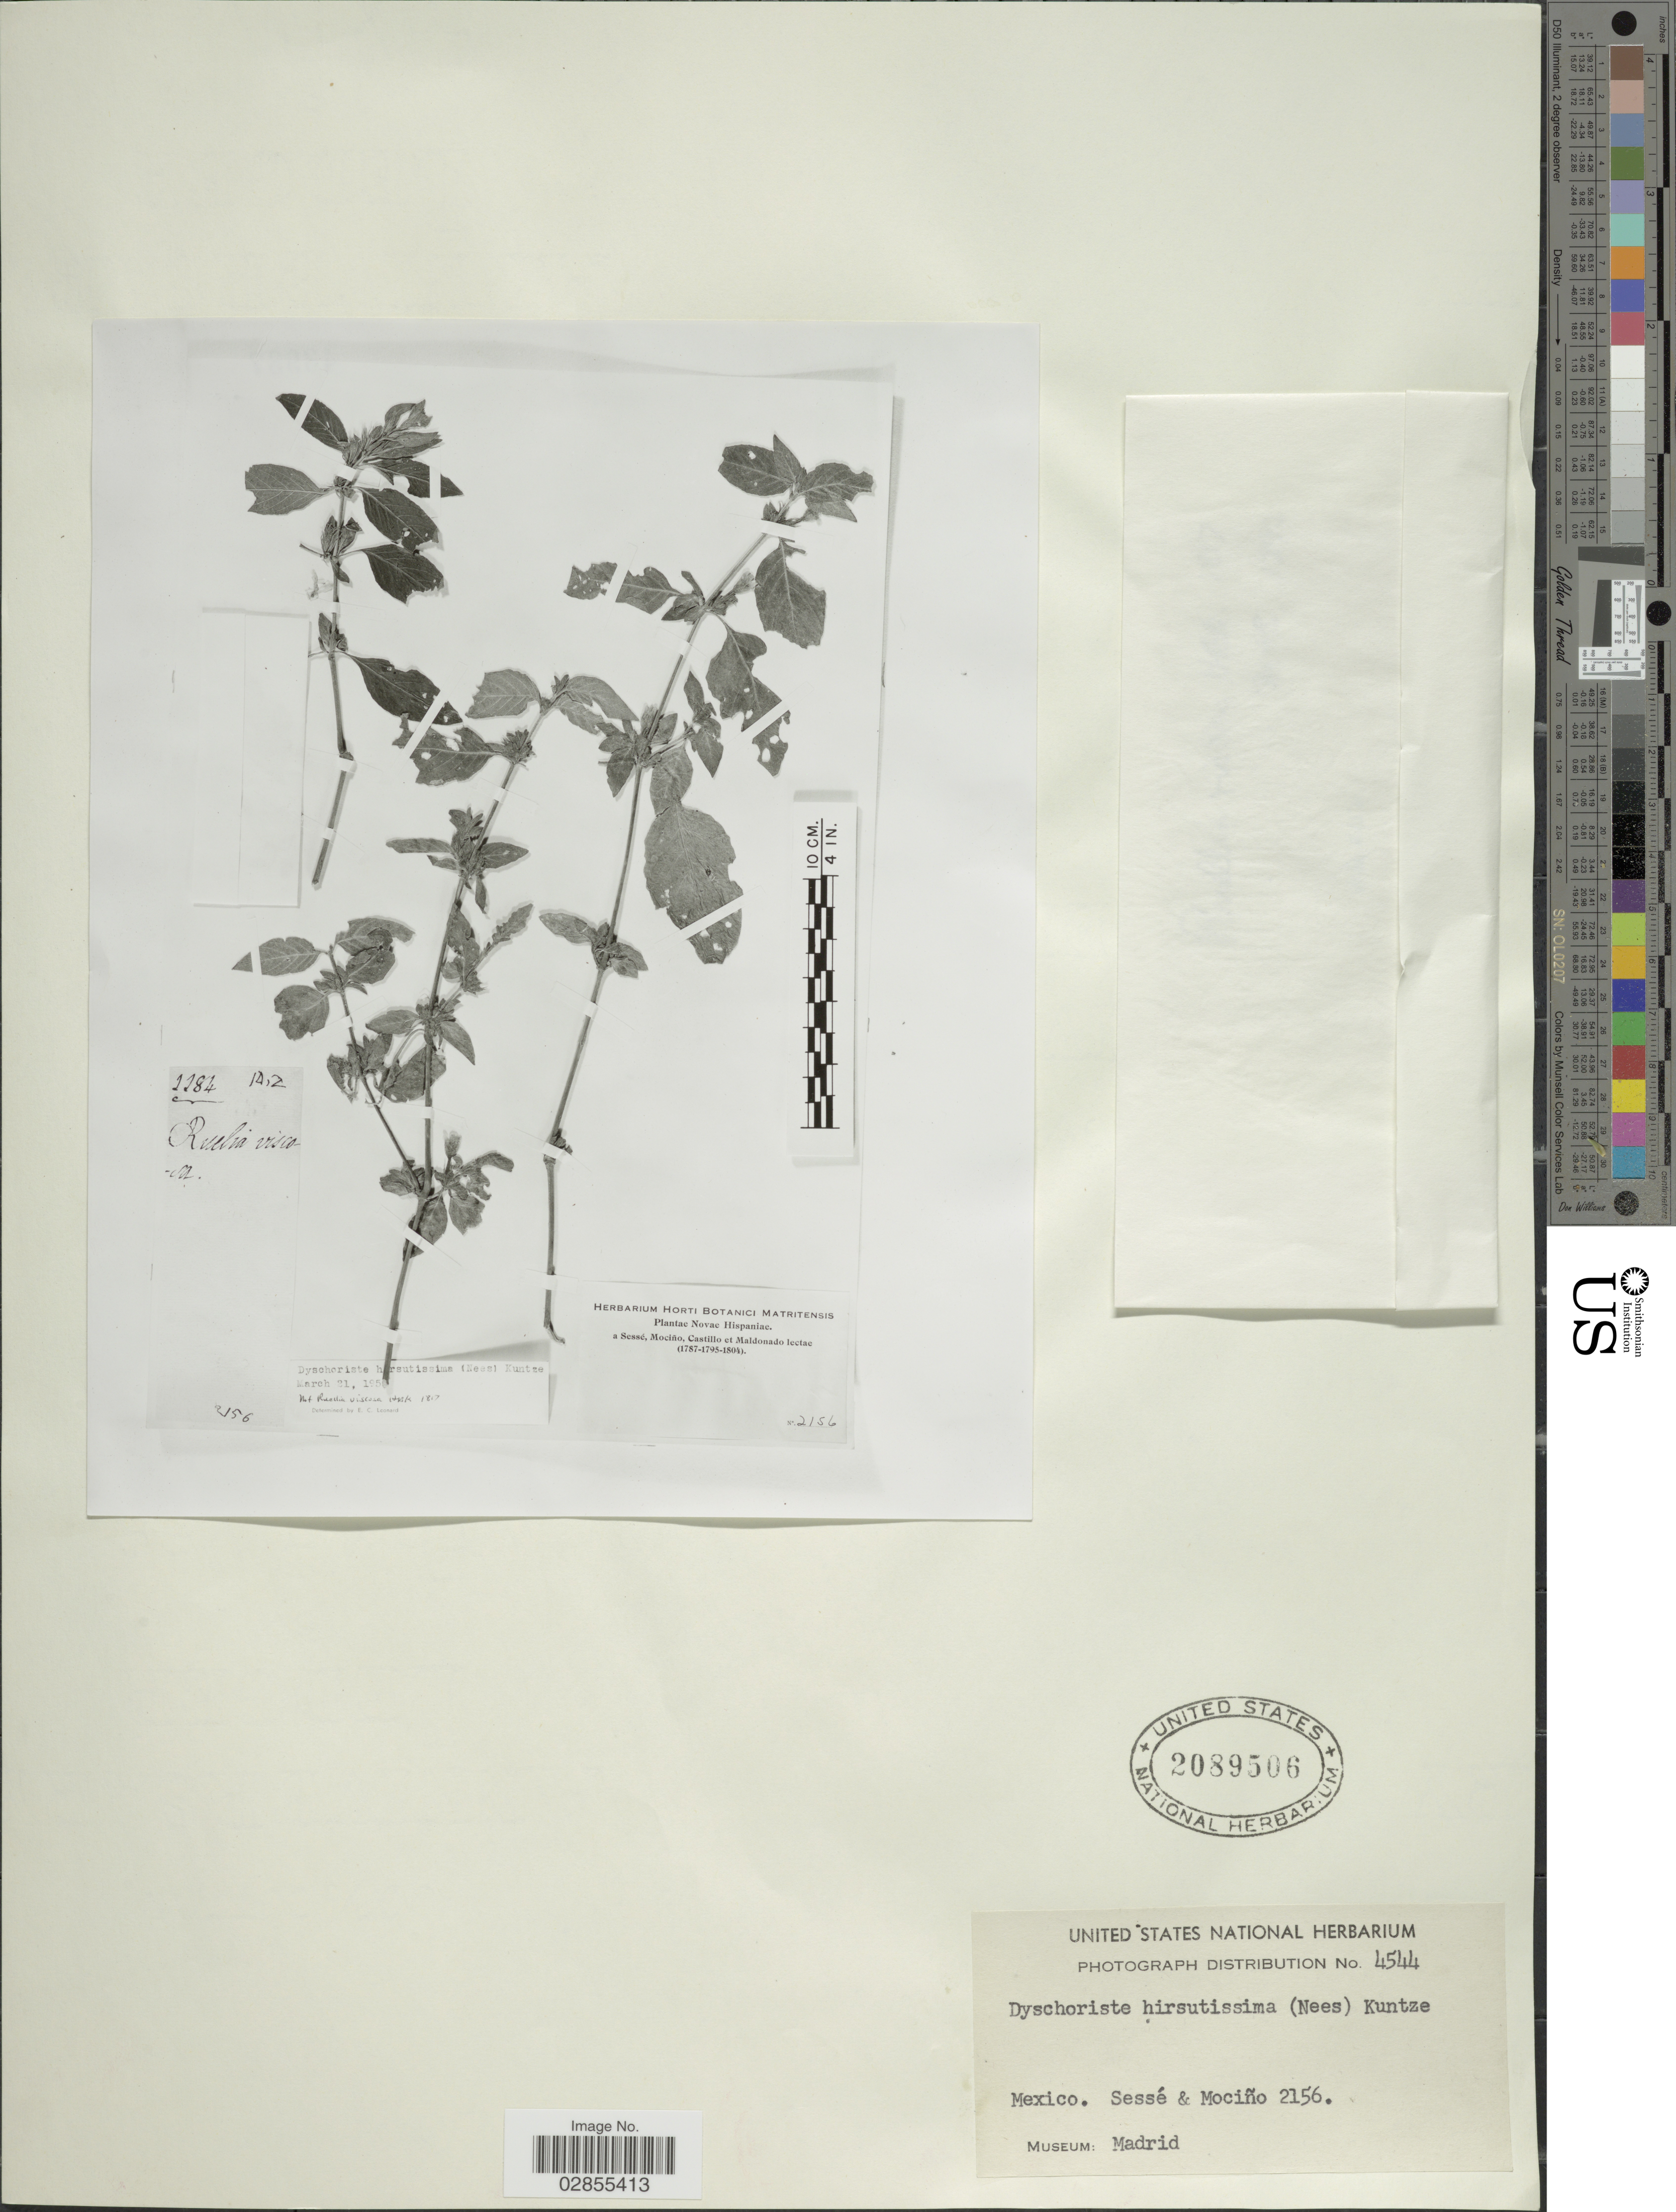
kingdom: Plantae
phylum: Tracheophyta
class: Magnoliopsida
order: Lamiales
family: Acanthaceae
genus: Dyschoriste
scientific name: Dyschoriste hirsutissima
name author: (Nees) Kuntze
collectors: Sessé, --, Mociño, Castillo, -- & Maldonado, --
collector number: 2156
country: Mexico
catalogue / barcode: US 2089506